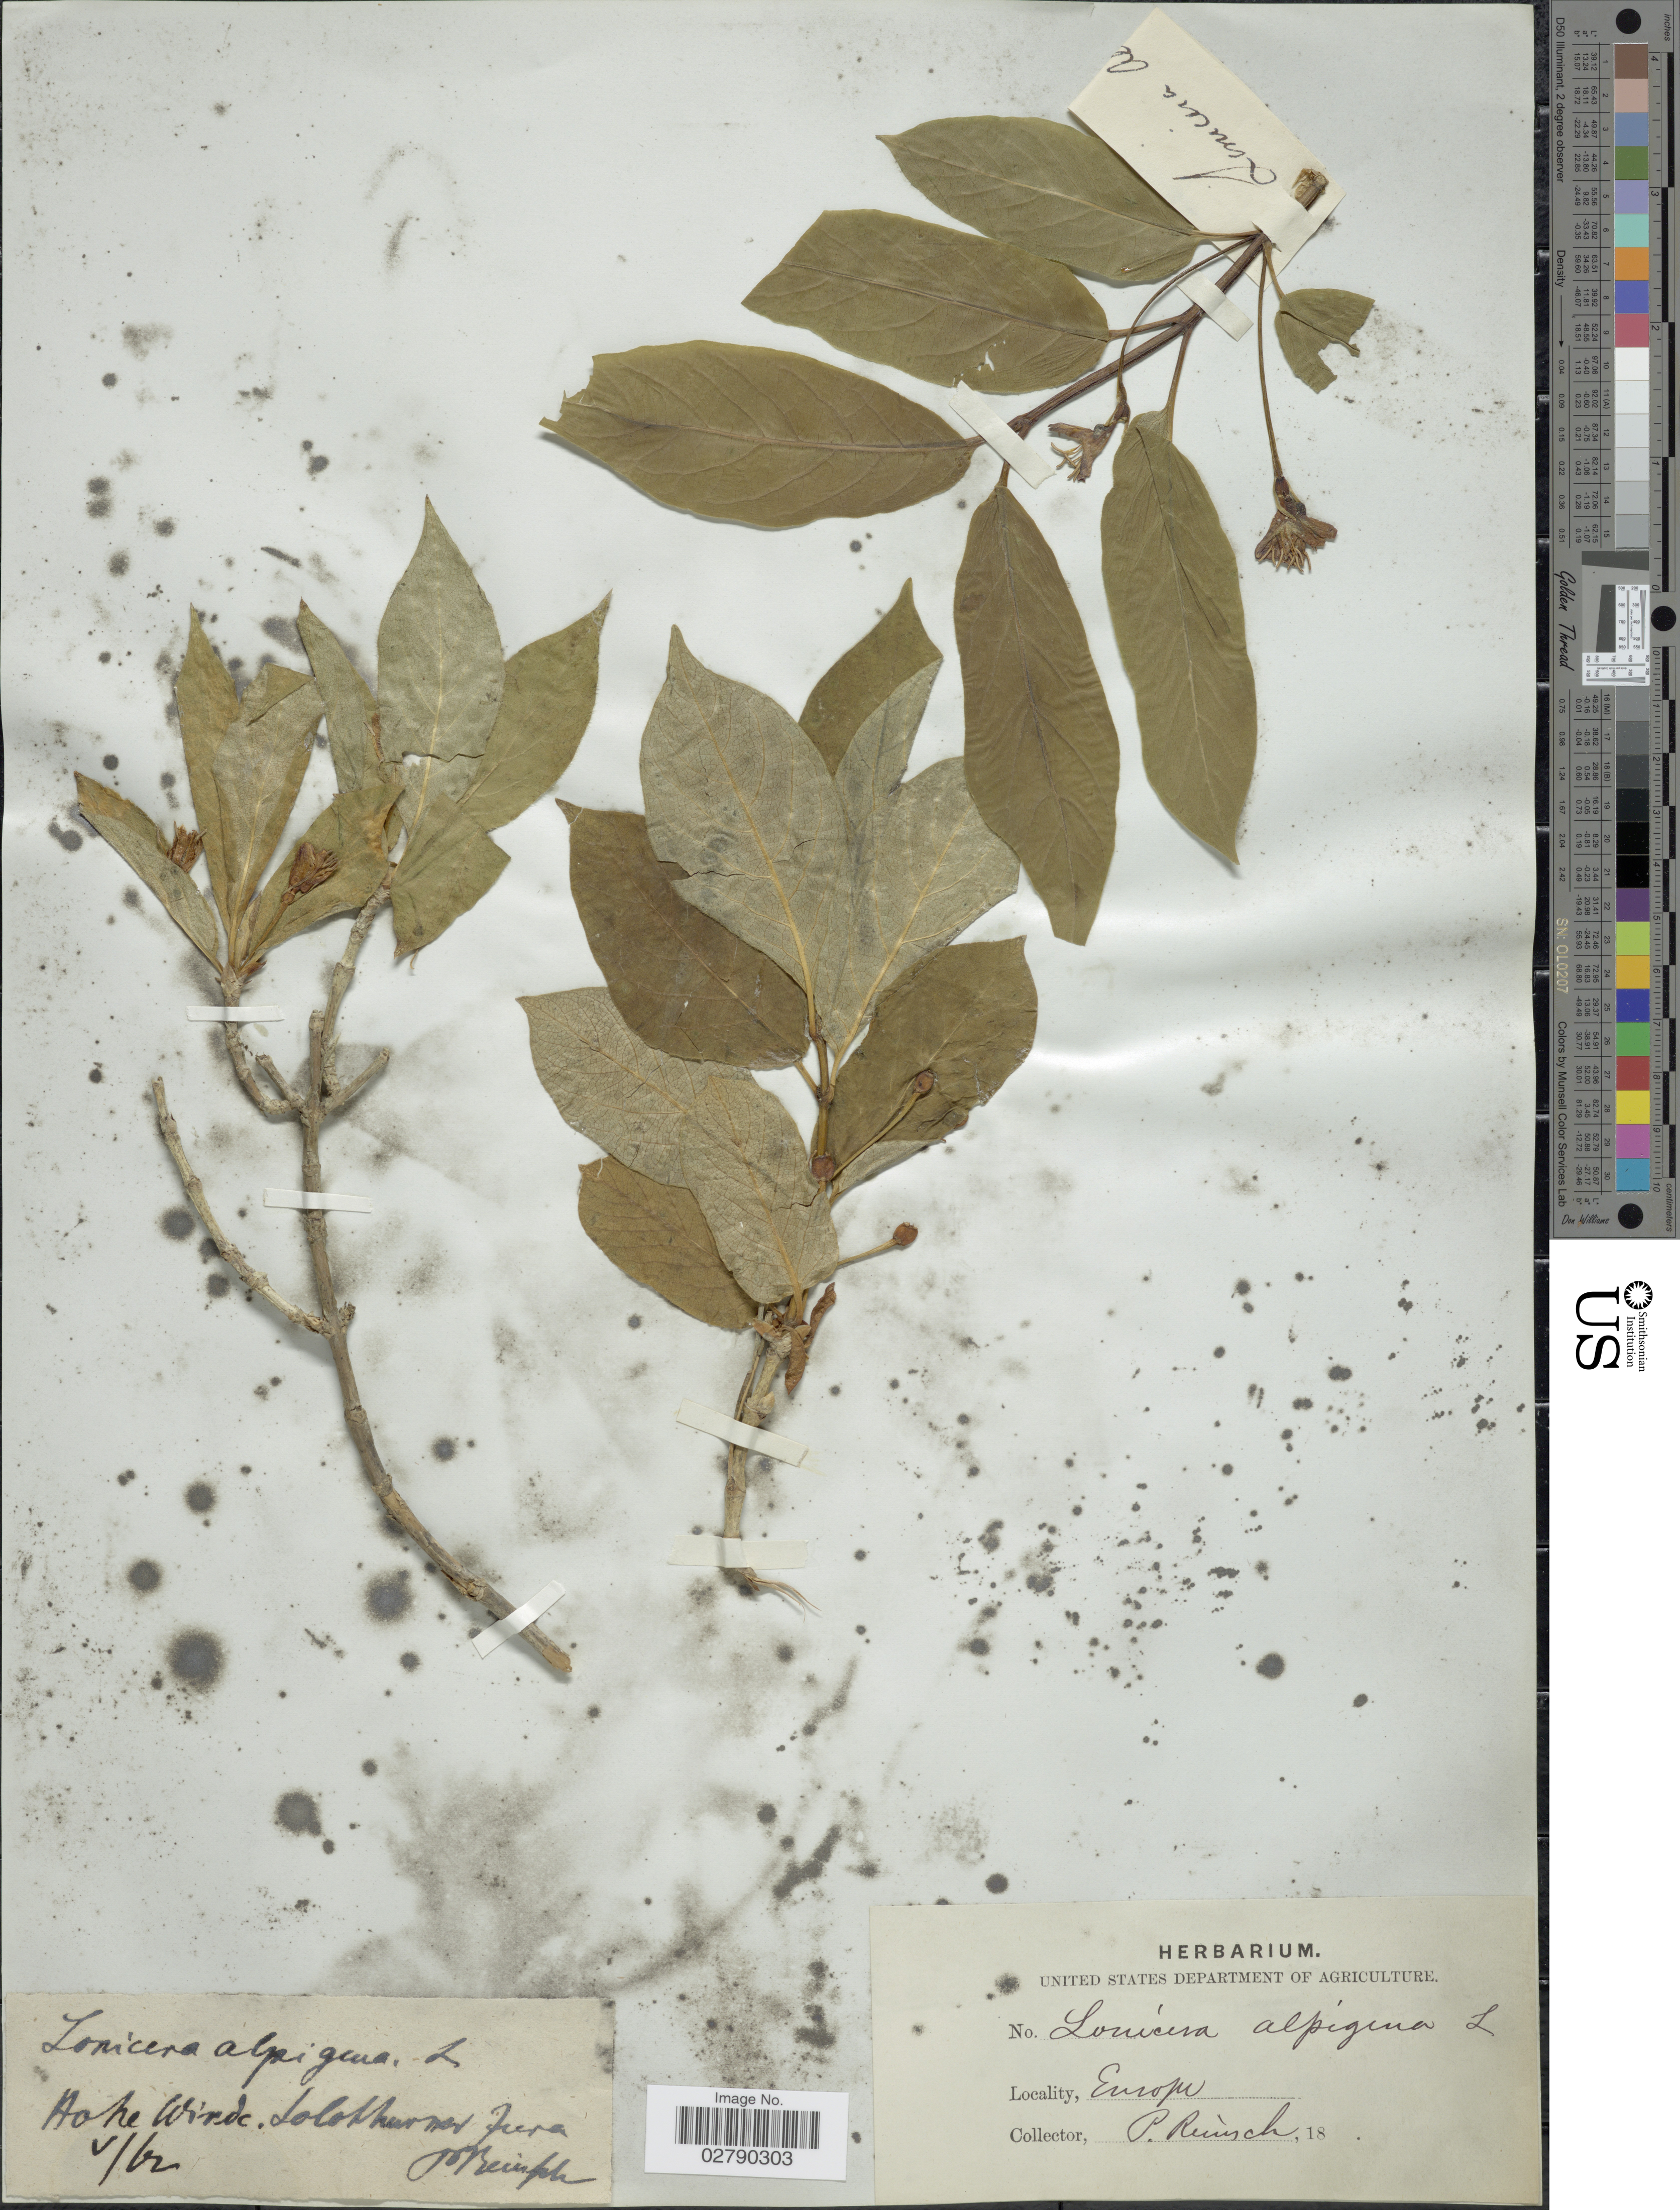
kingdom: Plantae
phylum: Tracheophyta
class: Magnoliopsida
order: Dipsacales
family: Caprifoliaceae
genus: Leycesteria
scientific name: Leycesteria alpigena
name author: L.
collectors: P.F. Reinsch (herbarium)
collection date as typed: Transcribed d/m/y: /5/62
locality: Europe. Lolothuron Fura. [interpreted]